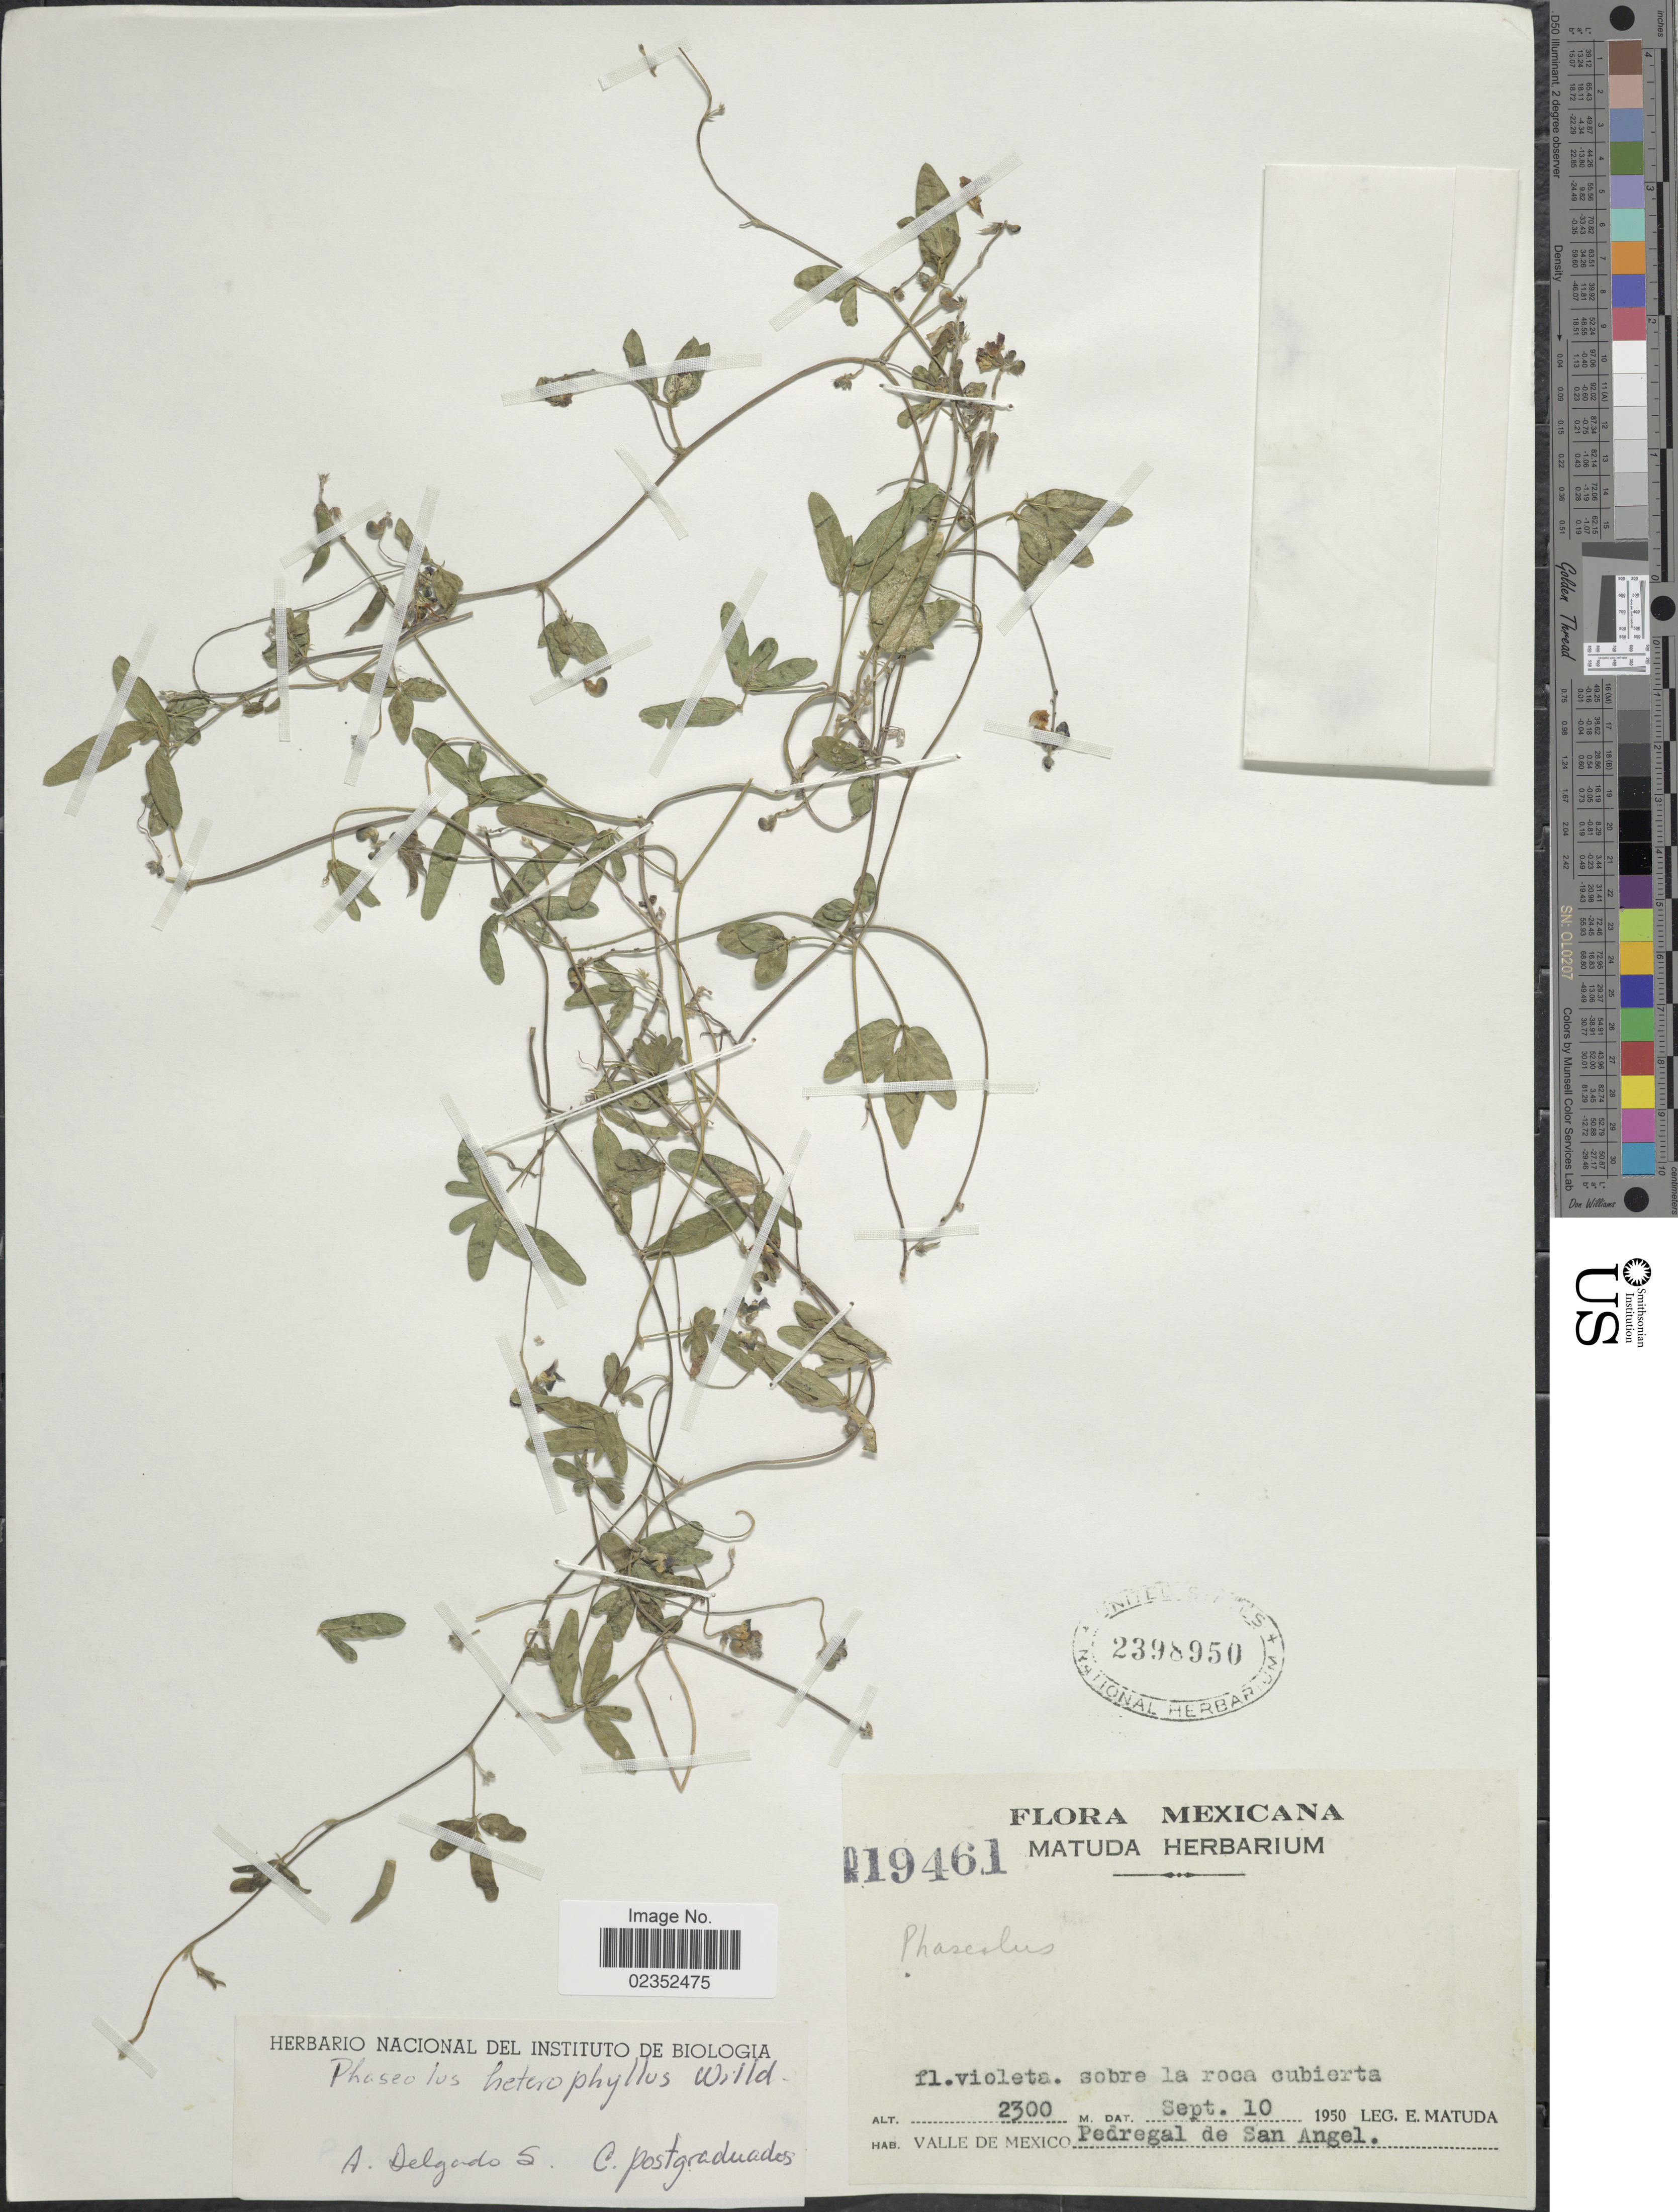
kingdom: Plantae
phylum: Tracheophyta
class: Magnoliopsida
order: Fabales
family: Fabaceae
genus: Macroptilium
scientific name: Macroptilium gibbosifolium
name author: (Ortega) A. Delgado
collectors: E. Matuda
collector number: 19461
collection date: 1950-09-10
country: Mexico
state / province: México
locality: Valle de Mexico Pedregal de San Angel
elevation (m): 2300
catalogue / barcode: US 2398950